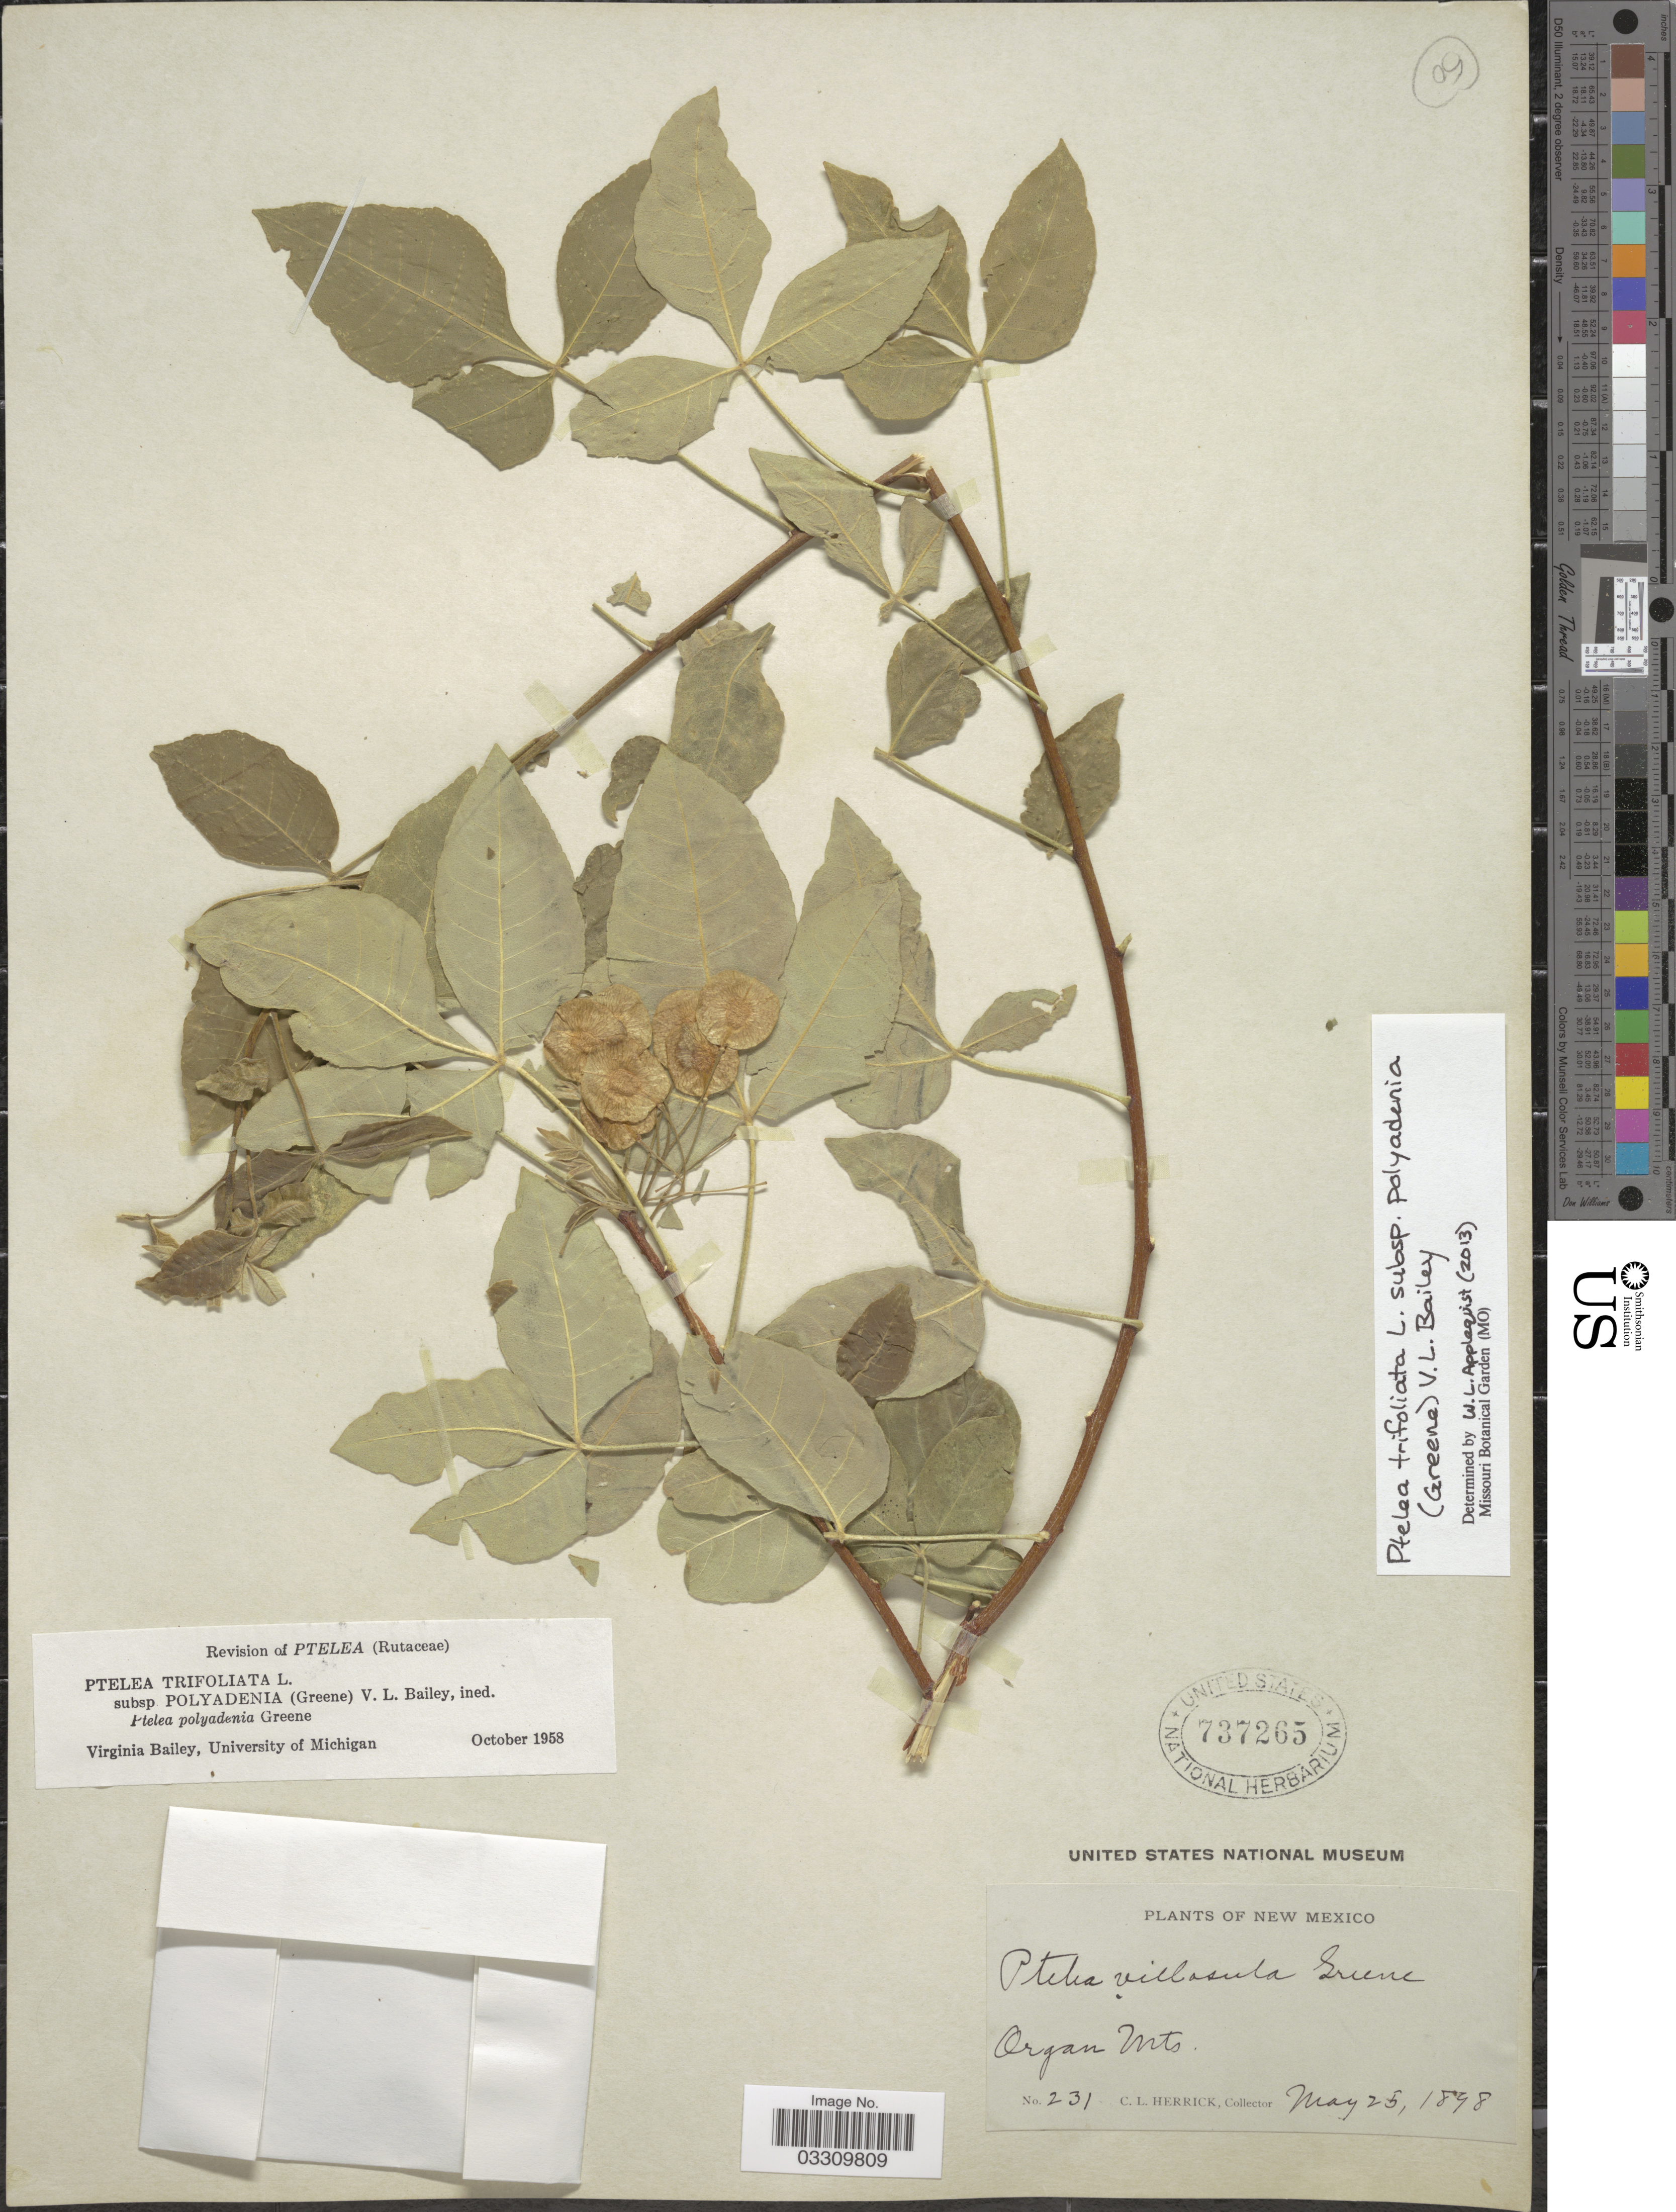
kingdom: Plantae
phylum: Tracheophyta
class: Magnoliopsida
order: Sapindales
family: Rutaceae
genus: Ptelea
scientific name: Ptelea trifoliata subsp. polyadenia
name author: (Greene) V. L. Bailey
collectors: C. Herrick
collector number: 231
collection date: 1898-05-25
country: United States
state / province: New Mexico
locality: Organ Mts.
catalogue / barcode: US 737265